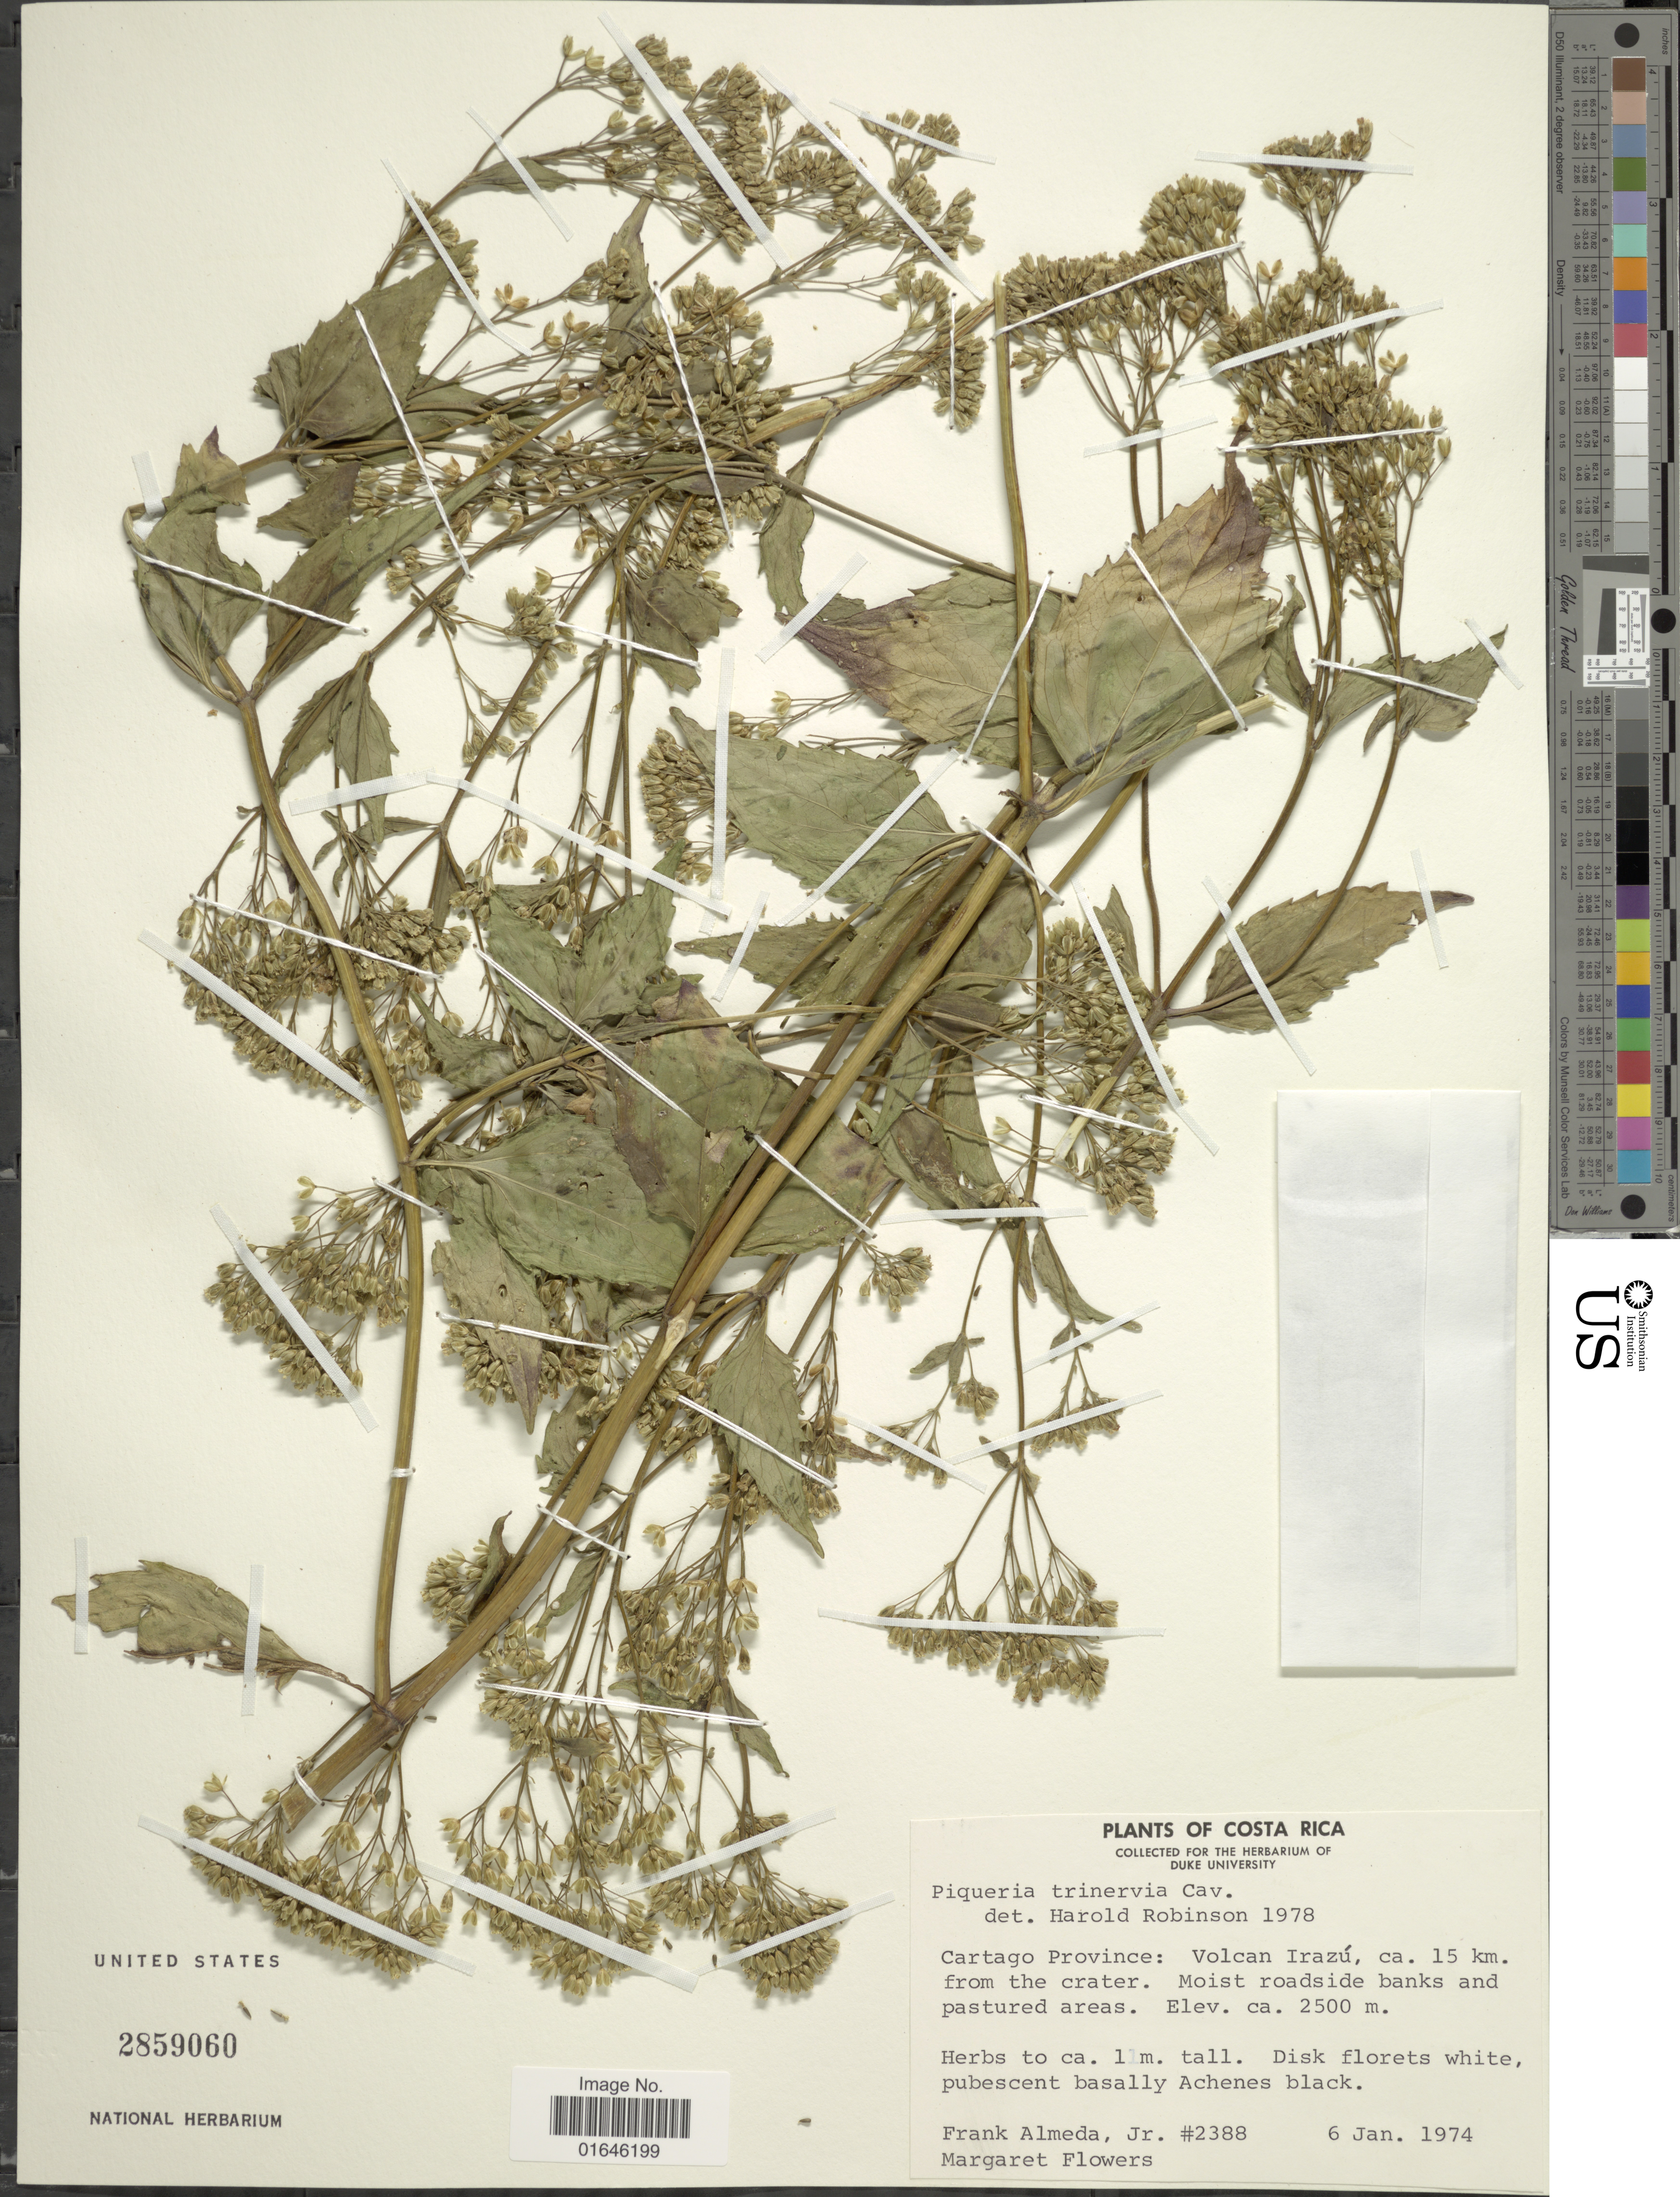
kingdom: Plantae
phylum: Tracheophyta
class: Magnoliopsida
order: Asterales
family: Asteraceae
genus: Piqueria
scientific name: Piqueria trinervia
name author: Cav.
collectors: F. Almeda & M. Flowers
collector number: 2388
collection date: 1974-01-06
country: Costa Rica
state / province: Cartago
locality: Volcan Irazu, ca. 15 km. from the crater, Moist roadside banks and pastures areas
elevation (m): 2500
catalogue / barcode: US 2859060